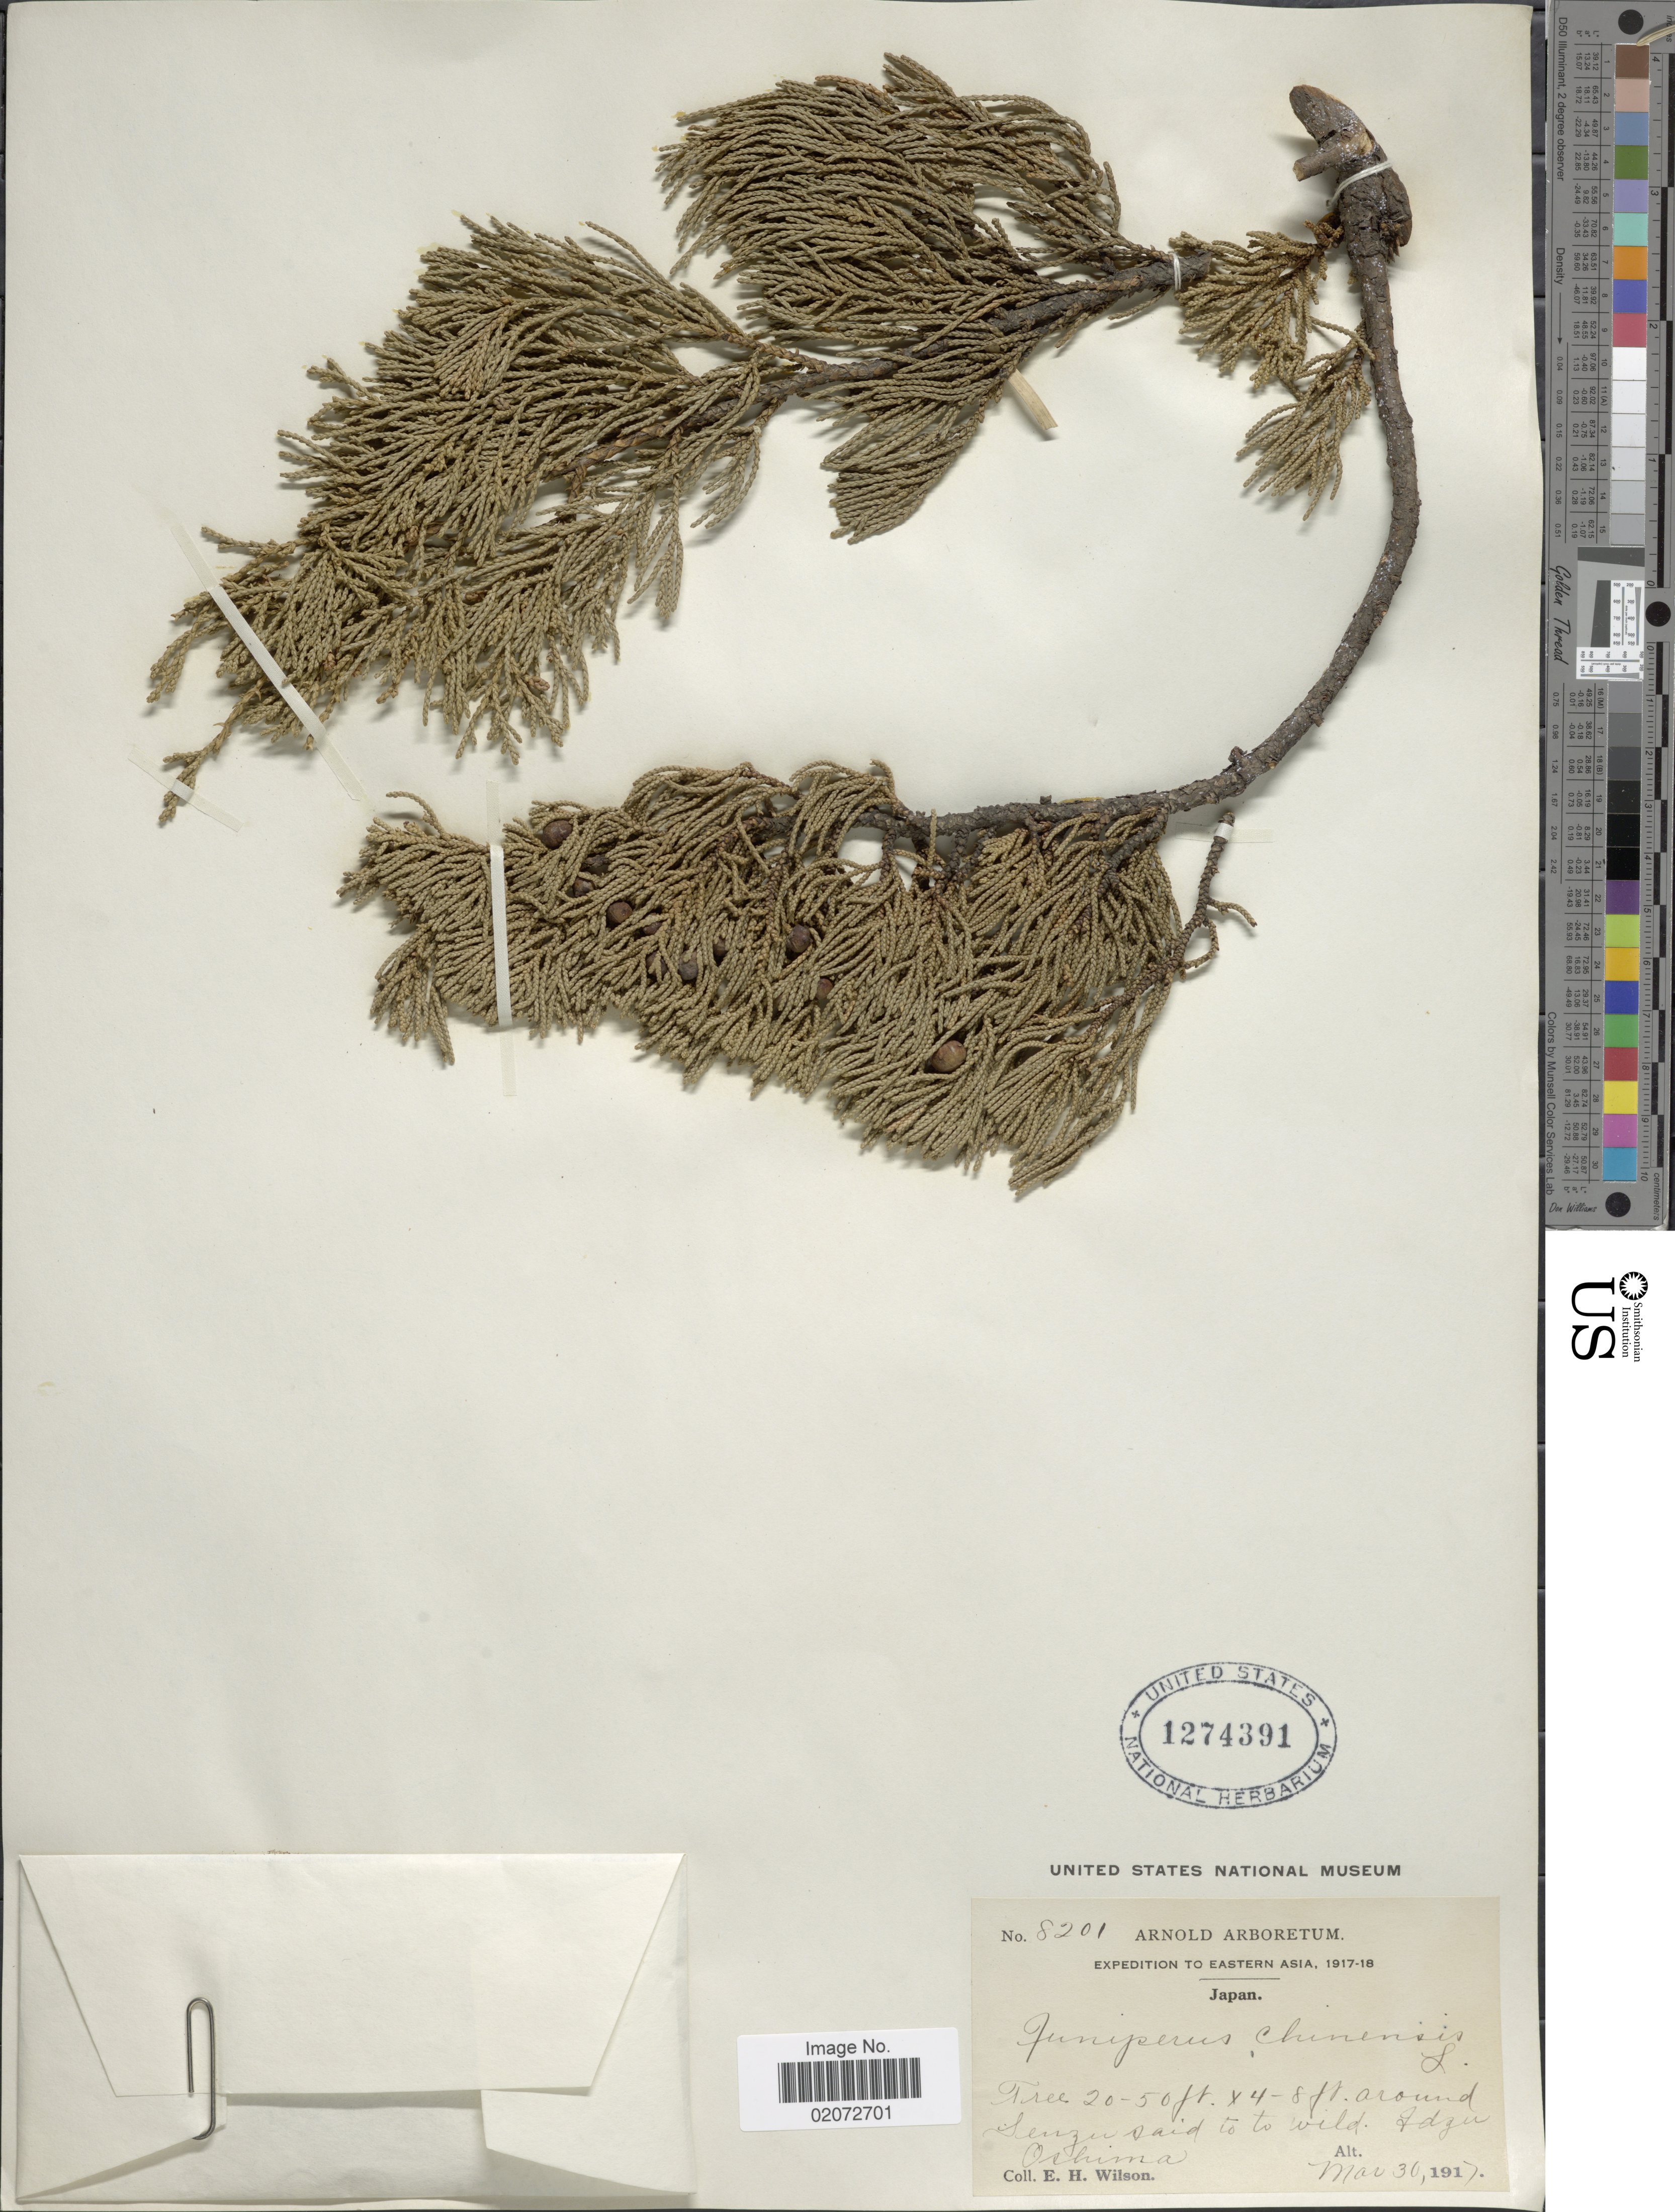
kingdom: Plantae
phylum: Tracheophyta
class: Pinopsida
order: Pinales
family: Cupressaceae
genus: Juniperus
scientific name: Juniperus chinensis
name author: L.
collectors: E. Wilson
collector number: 8201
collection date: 1917-03-30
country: Japan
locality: Eastern Asia, around Senzu, Idzu Oshima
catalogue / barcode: US 1274391